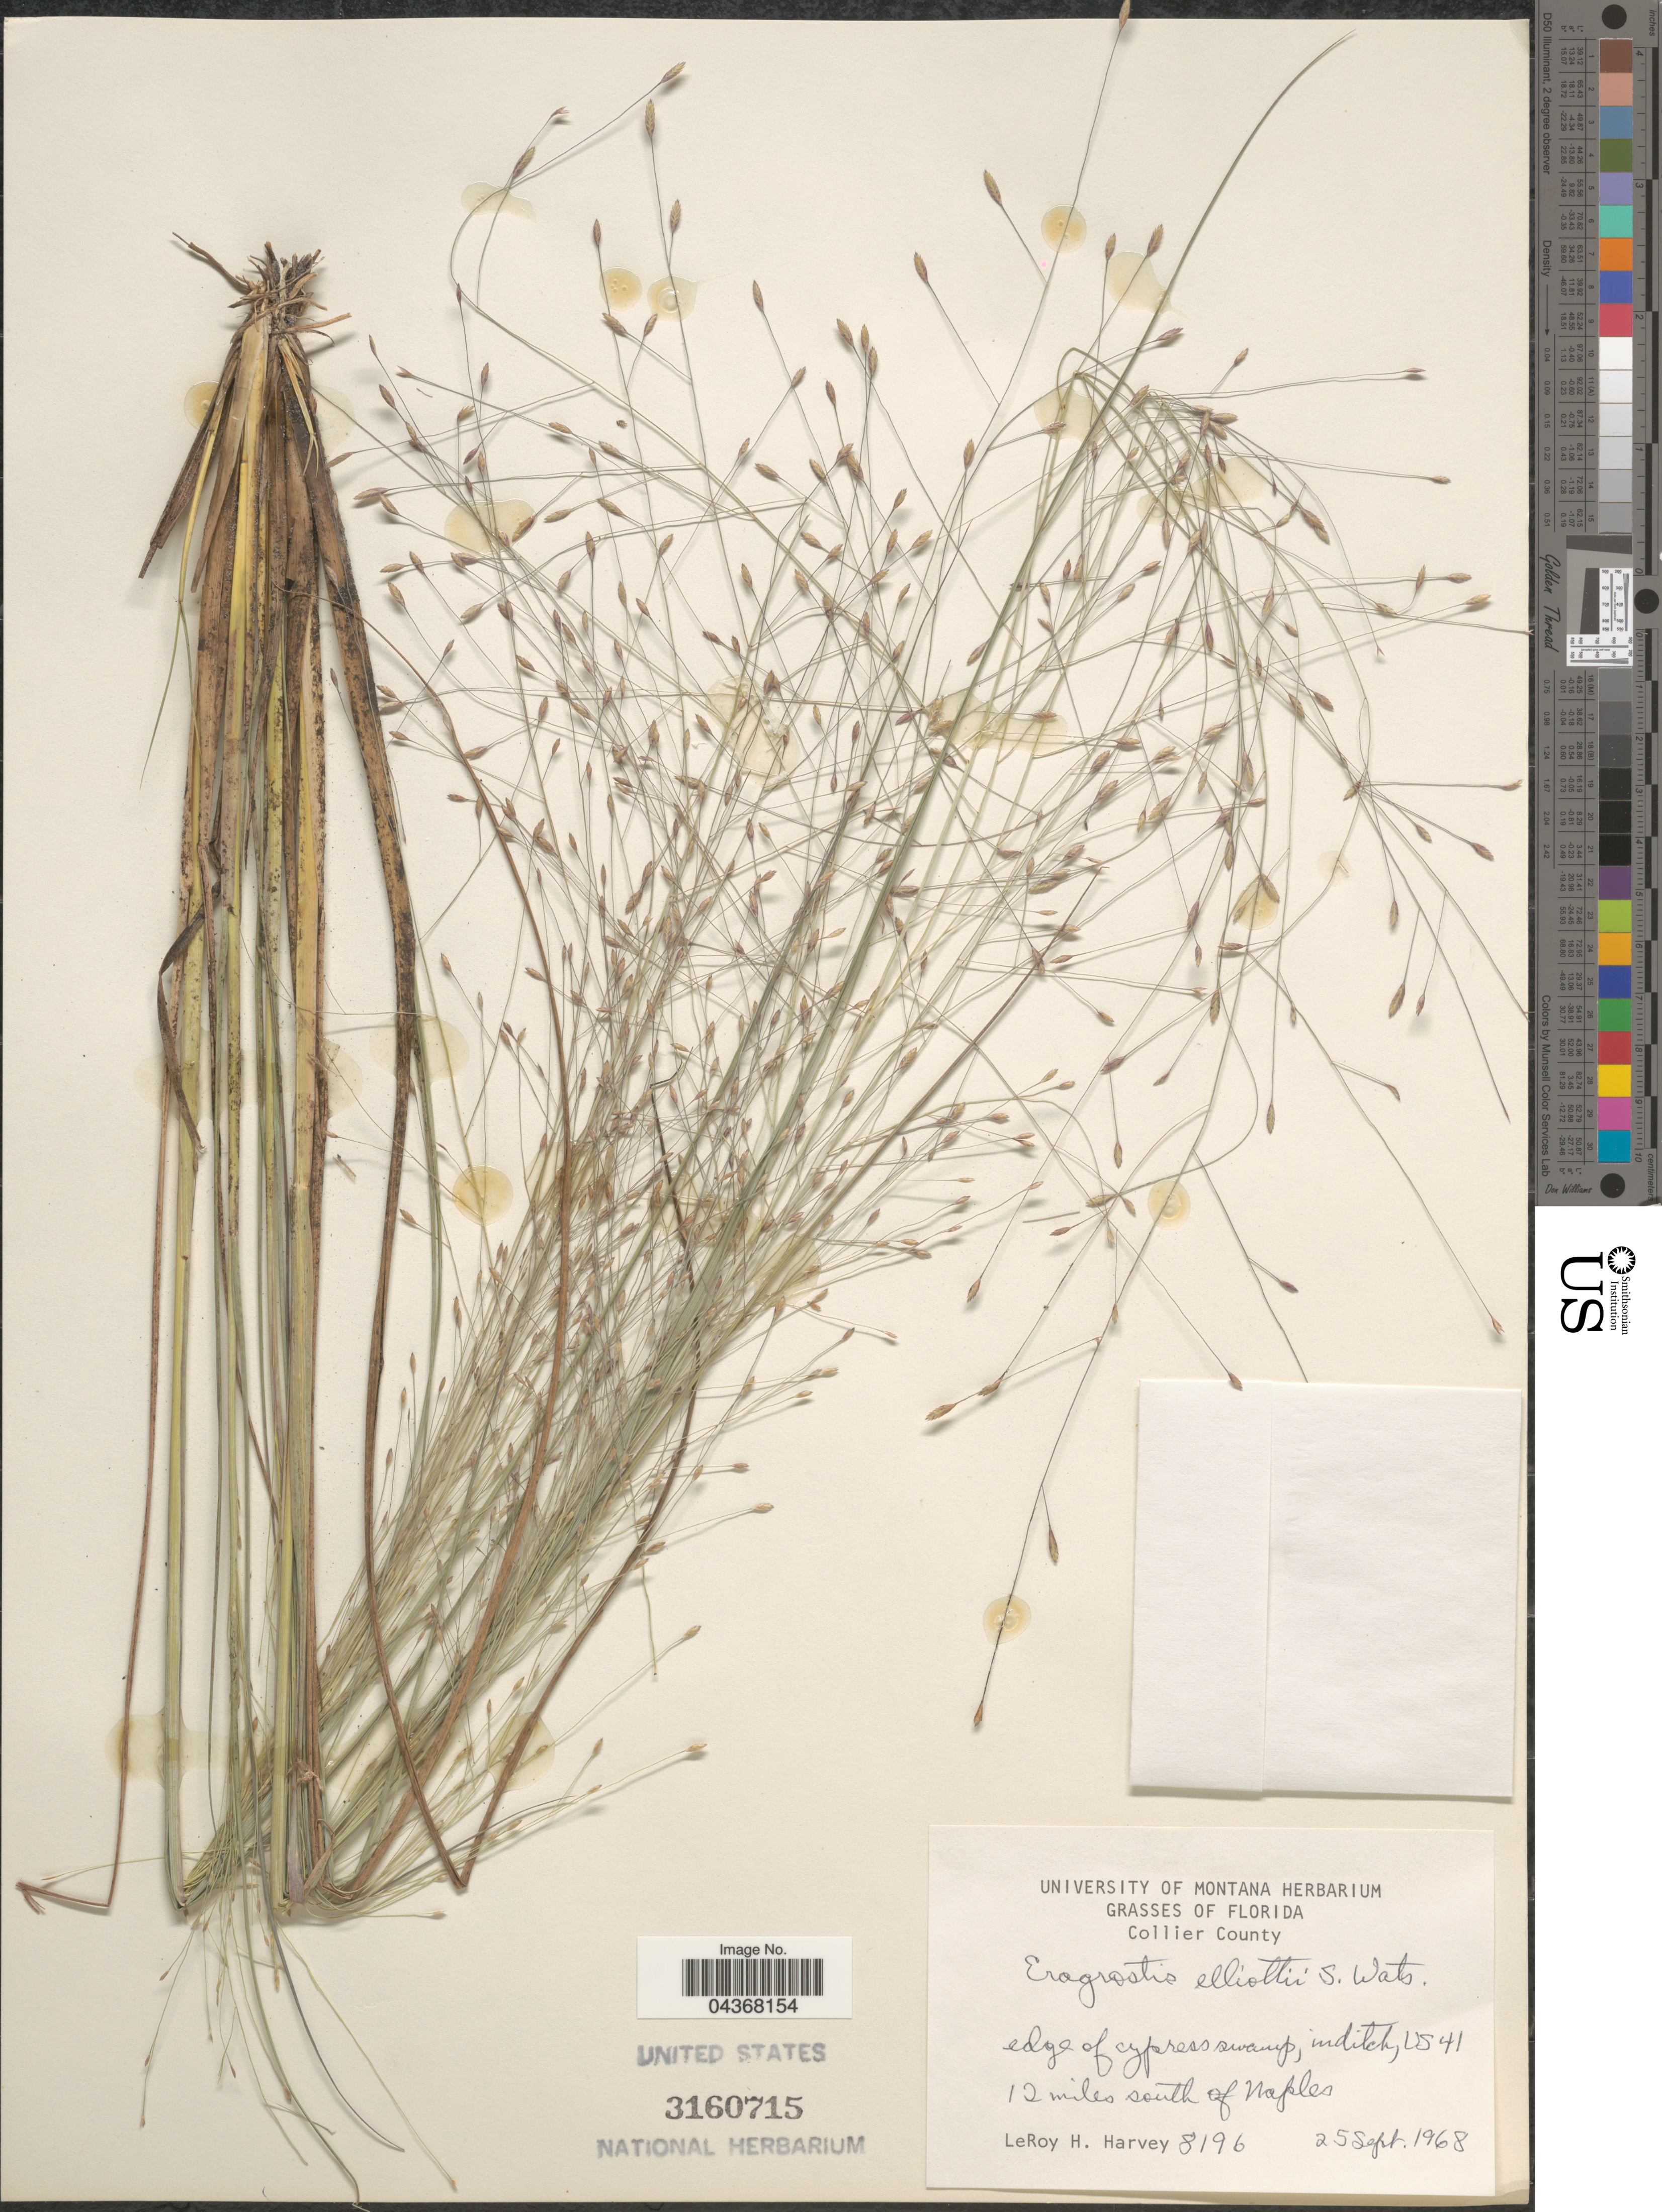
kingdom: Plantae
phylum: Tracheophyta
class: Liliopsida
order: Poales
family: Poaceae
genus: Eragrostis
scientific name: Eragrostis elliottii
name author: S. Watson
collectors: L. H. Harvey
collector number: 8196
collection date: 1968-09-25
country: United States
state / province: Florida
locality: Collier County. Edge of cypress swamp, in ditch, US 41. 12 miles south of Naples.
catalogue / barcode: US 3160715